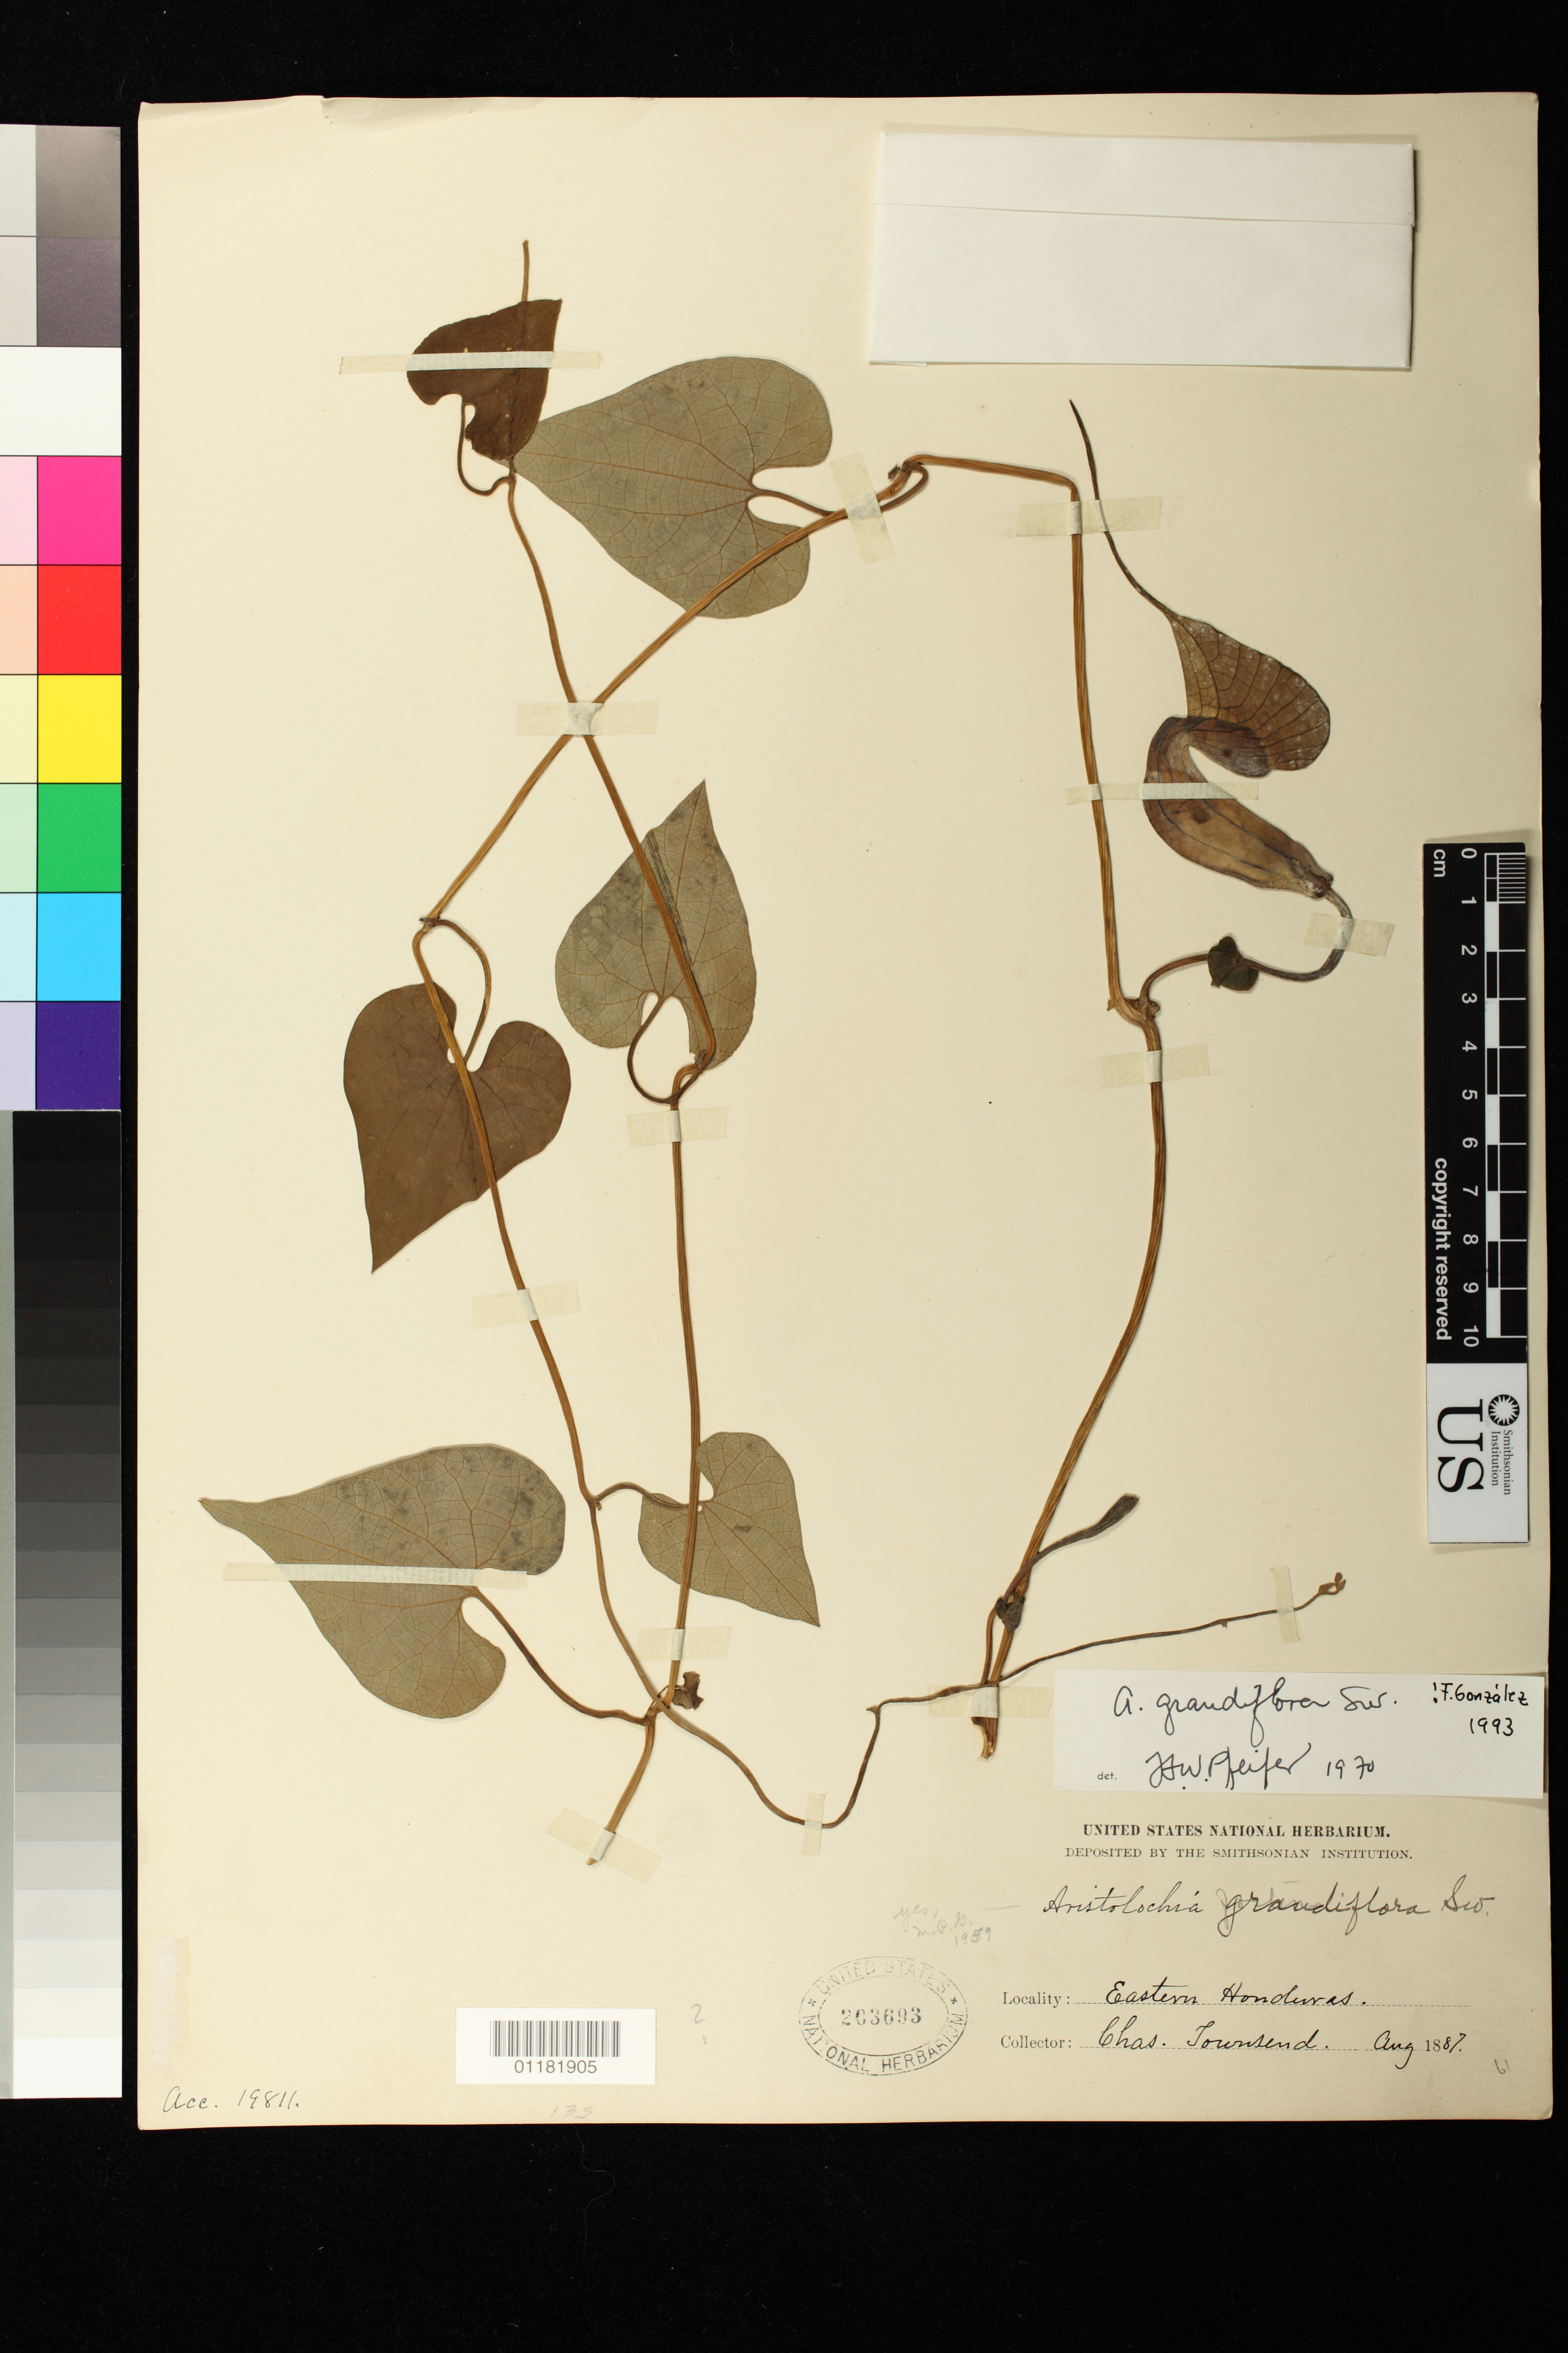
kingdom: Plantae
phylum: Tracheophyta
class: Magnoliopsida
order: Piperales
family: Aristolochiaceae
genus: Aristolochia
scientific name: Aristolochia grandiflora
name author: Sw.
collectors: C. H. Townsend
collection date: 1887-08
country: Honduras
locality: Eastern Honduras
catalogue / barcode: US 203693